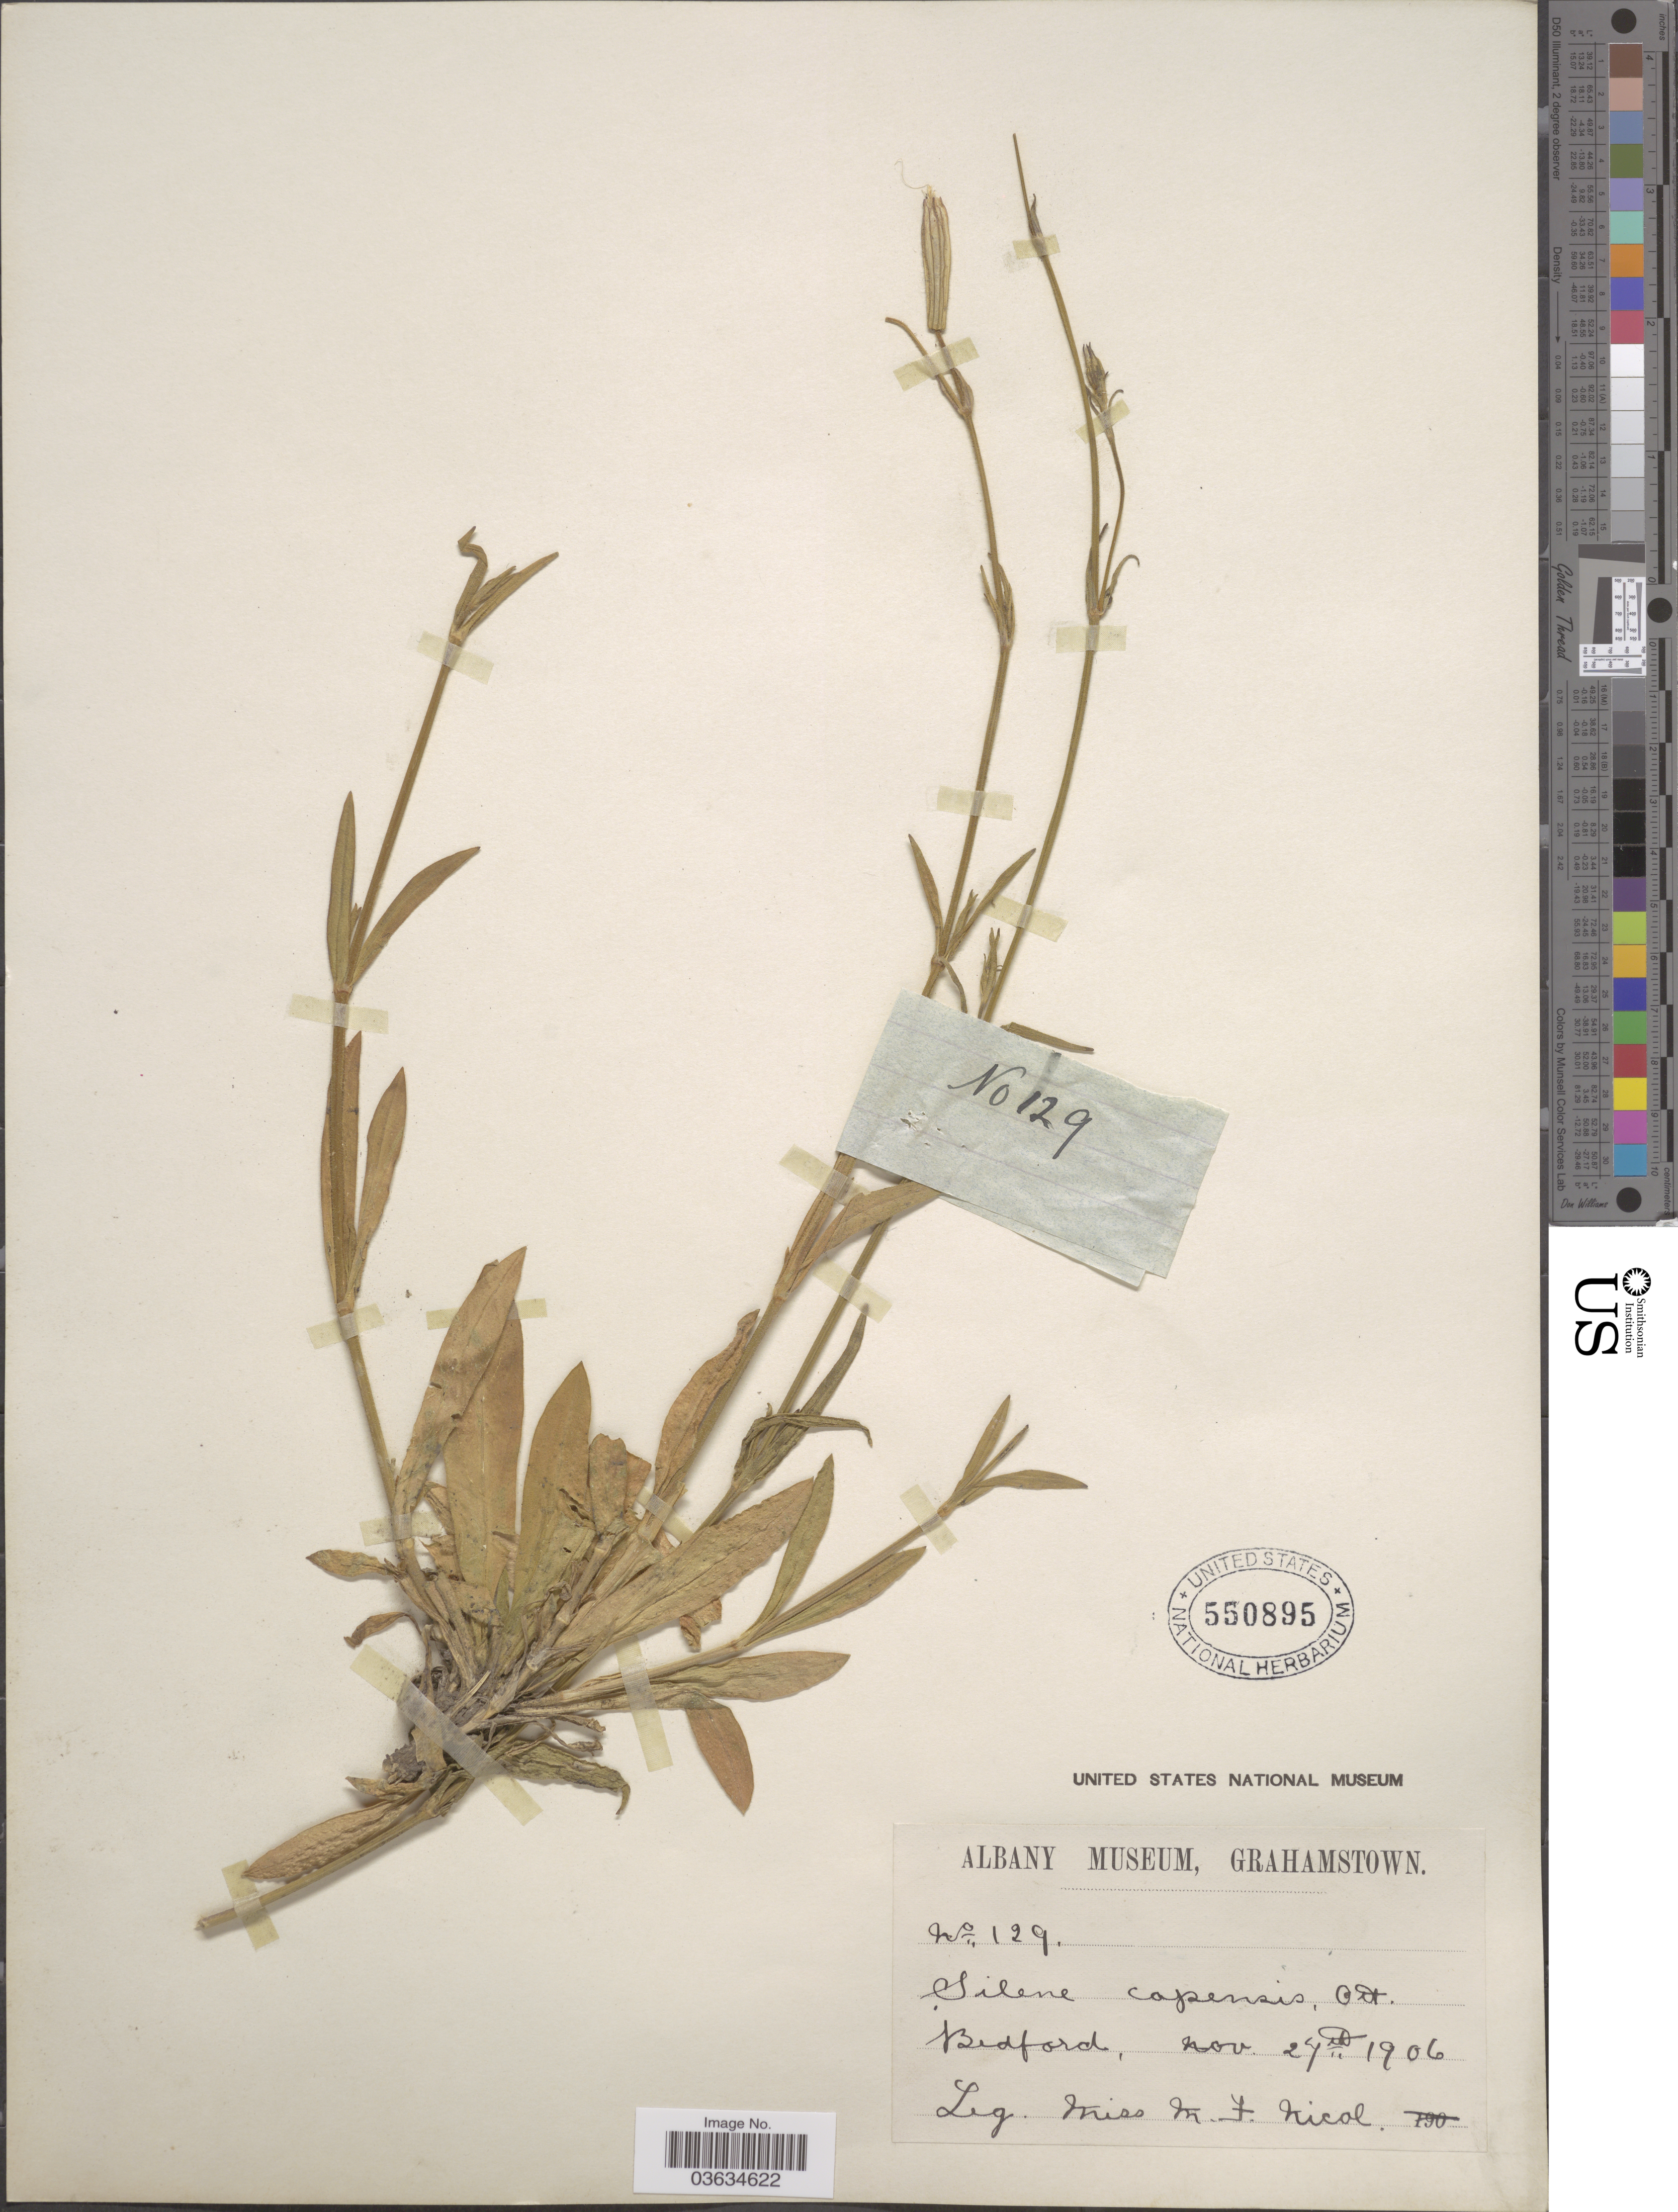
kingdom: Plantae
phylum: Tracheophyta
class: Magnoliopsida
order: Caryophyllales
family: Caryophyllaceae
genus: Silene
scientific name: Silene capensis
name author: Otth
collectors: M. Nicol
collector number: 129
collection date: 1906-11-27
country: South Africa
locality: Bedford.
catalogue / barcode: US 550895